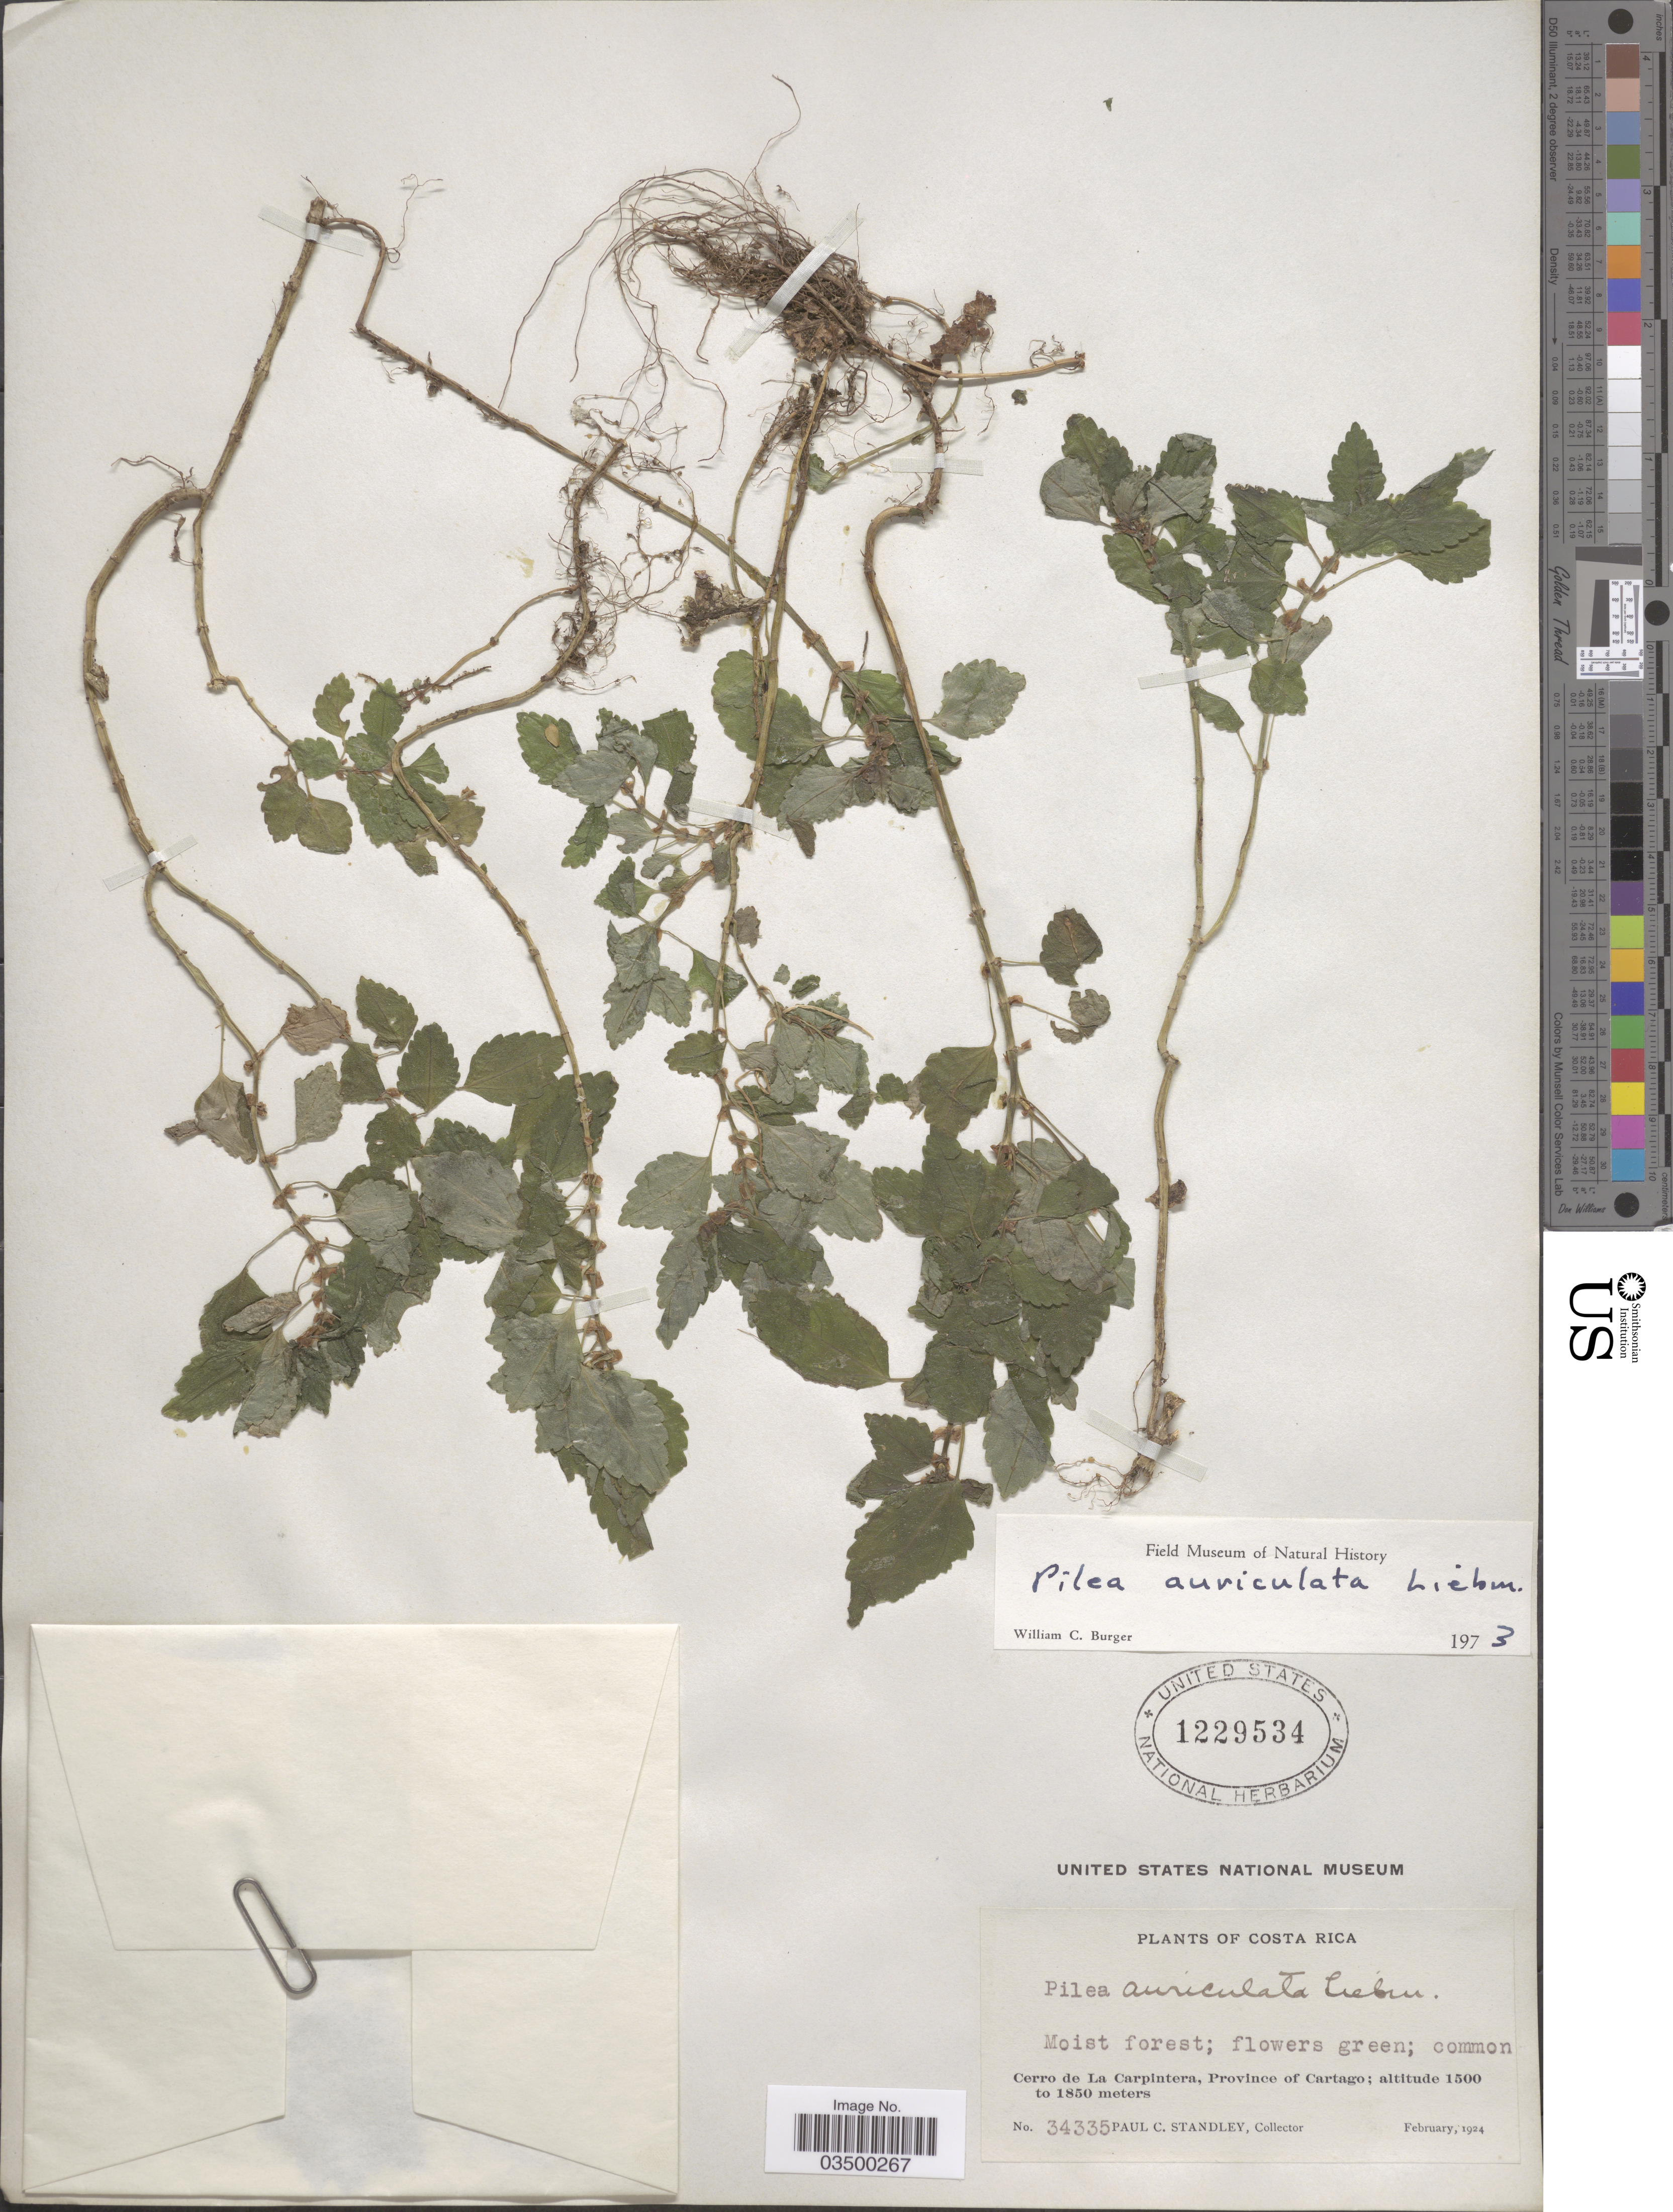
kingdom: Plantae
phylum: Tracheophyta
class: Magnoliopsida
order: Rosales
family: Urticaceae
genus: Pilea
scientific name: Pilea auriculata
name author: Liebm.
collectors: P. C. Standley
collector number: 34335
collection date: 1924-02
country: Costa Rica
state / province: Cartago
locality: Cerro de La Carpintera.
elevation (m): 1500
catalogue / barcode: US 1229534